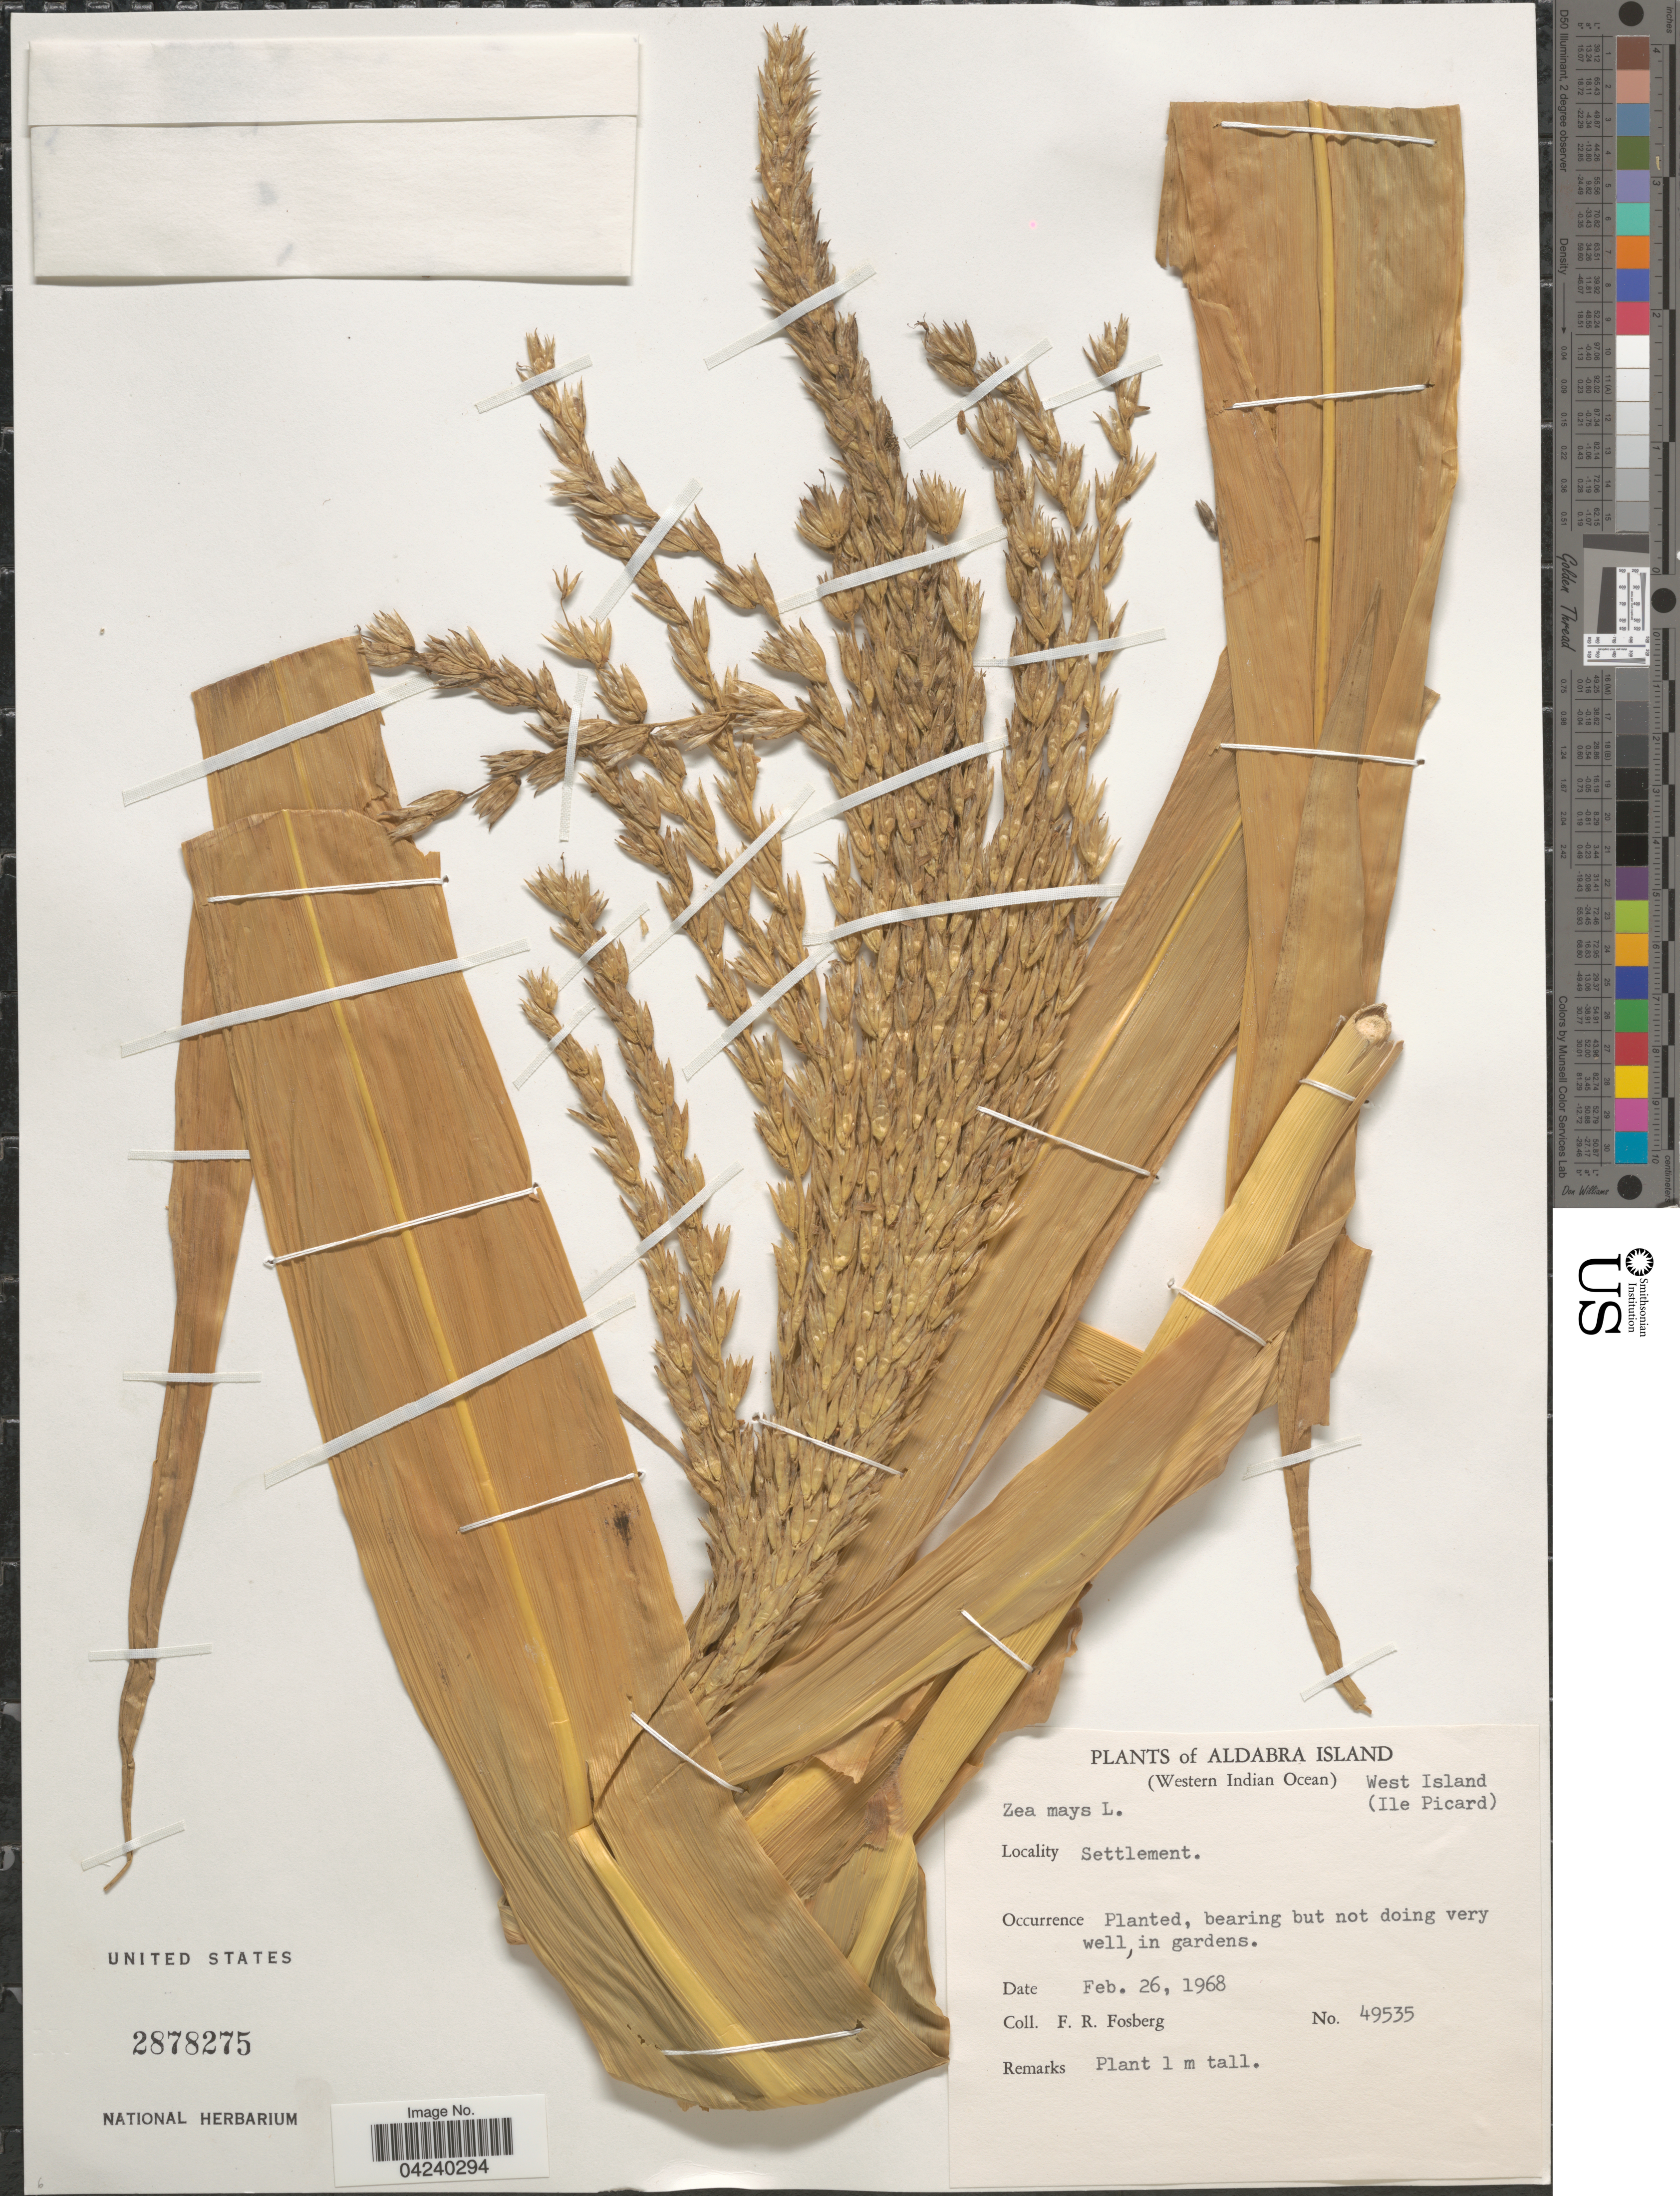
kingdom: Plantae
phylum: Tracheophyta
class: Liliopsida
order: Poales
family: Poaceae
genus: Zea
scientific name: Zea mays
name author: L.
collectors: F. R. Fosberg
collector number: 49535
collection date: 1968-02-26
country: Seychelles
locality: Aldabra Island (Western Indian Ocean). West Island (Ile Picard). Settlement.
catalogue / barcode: US 2878275